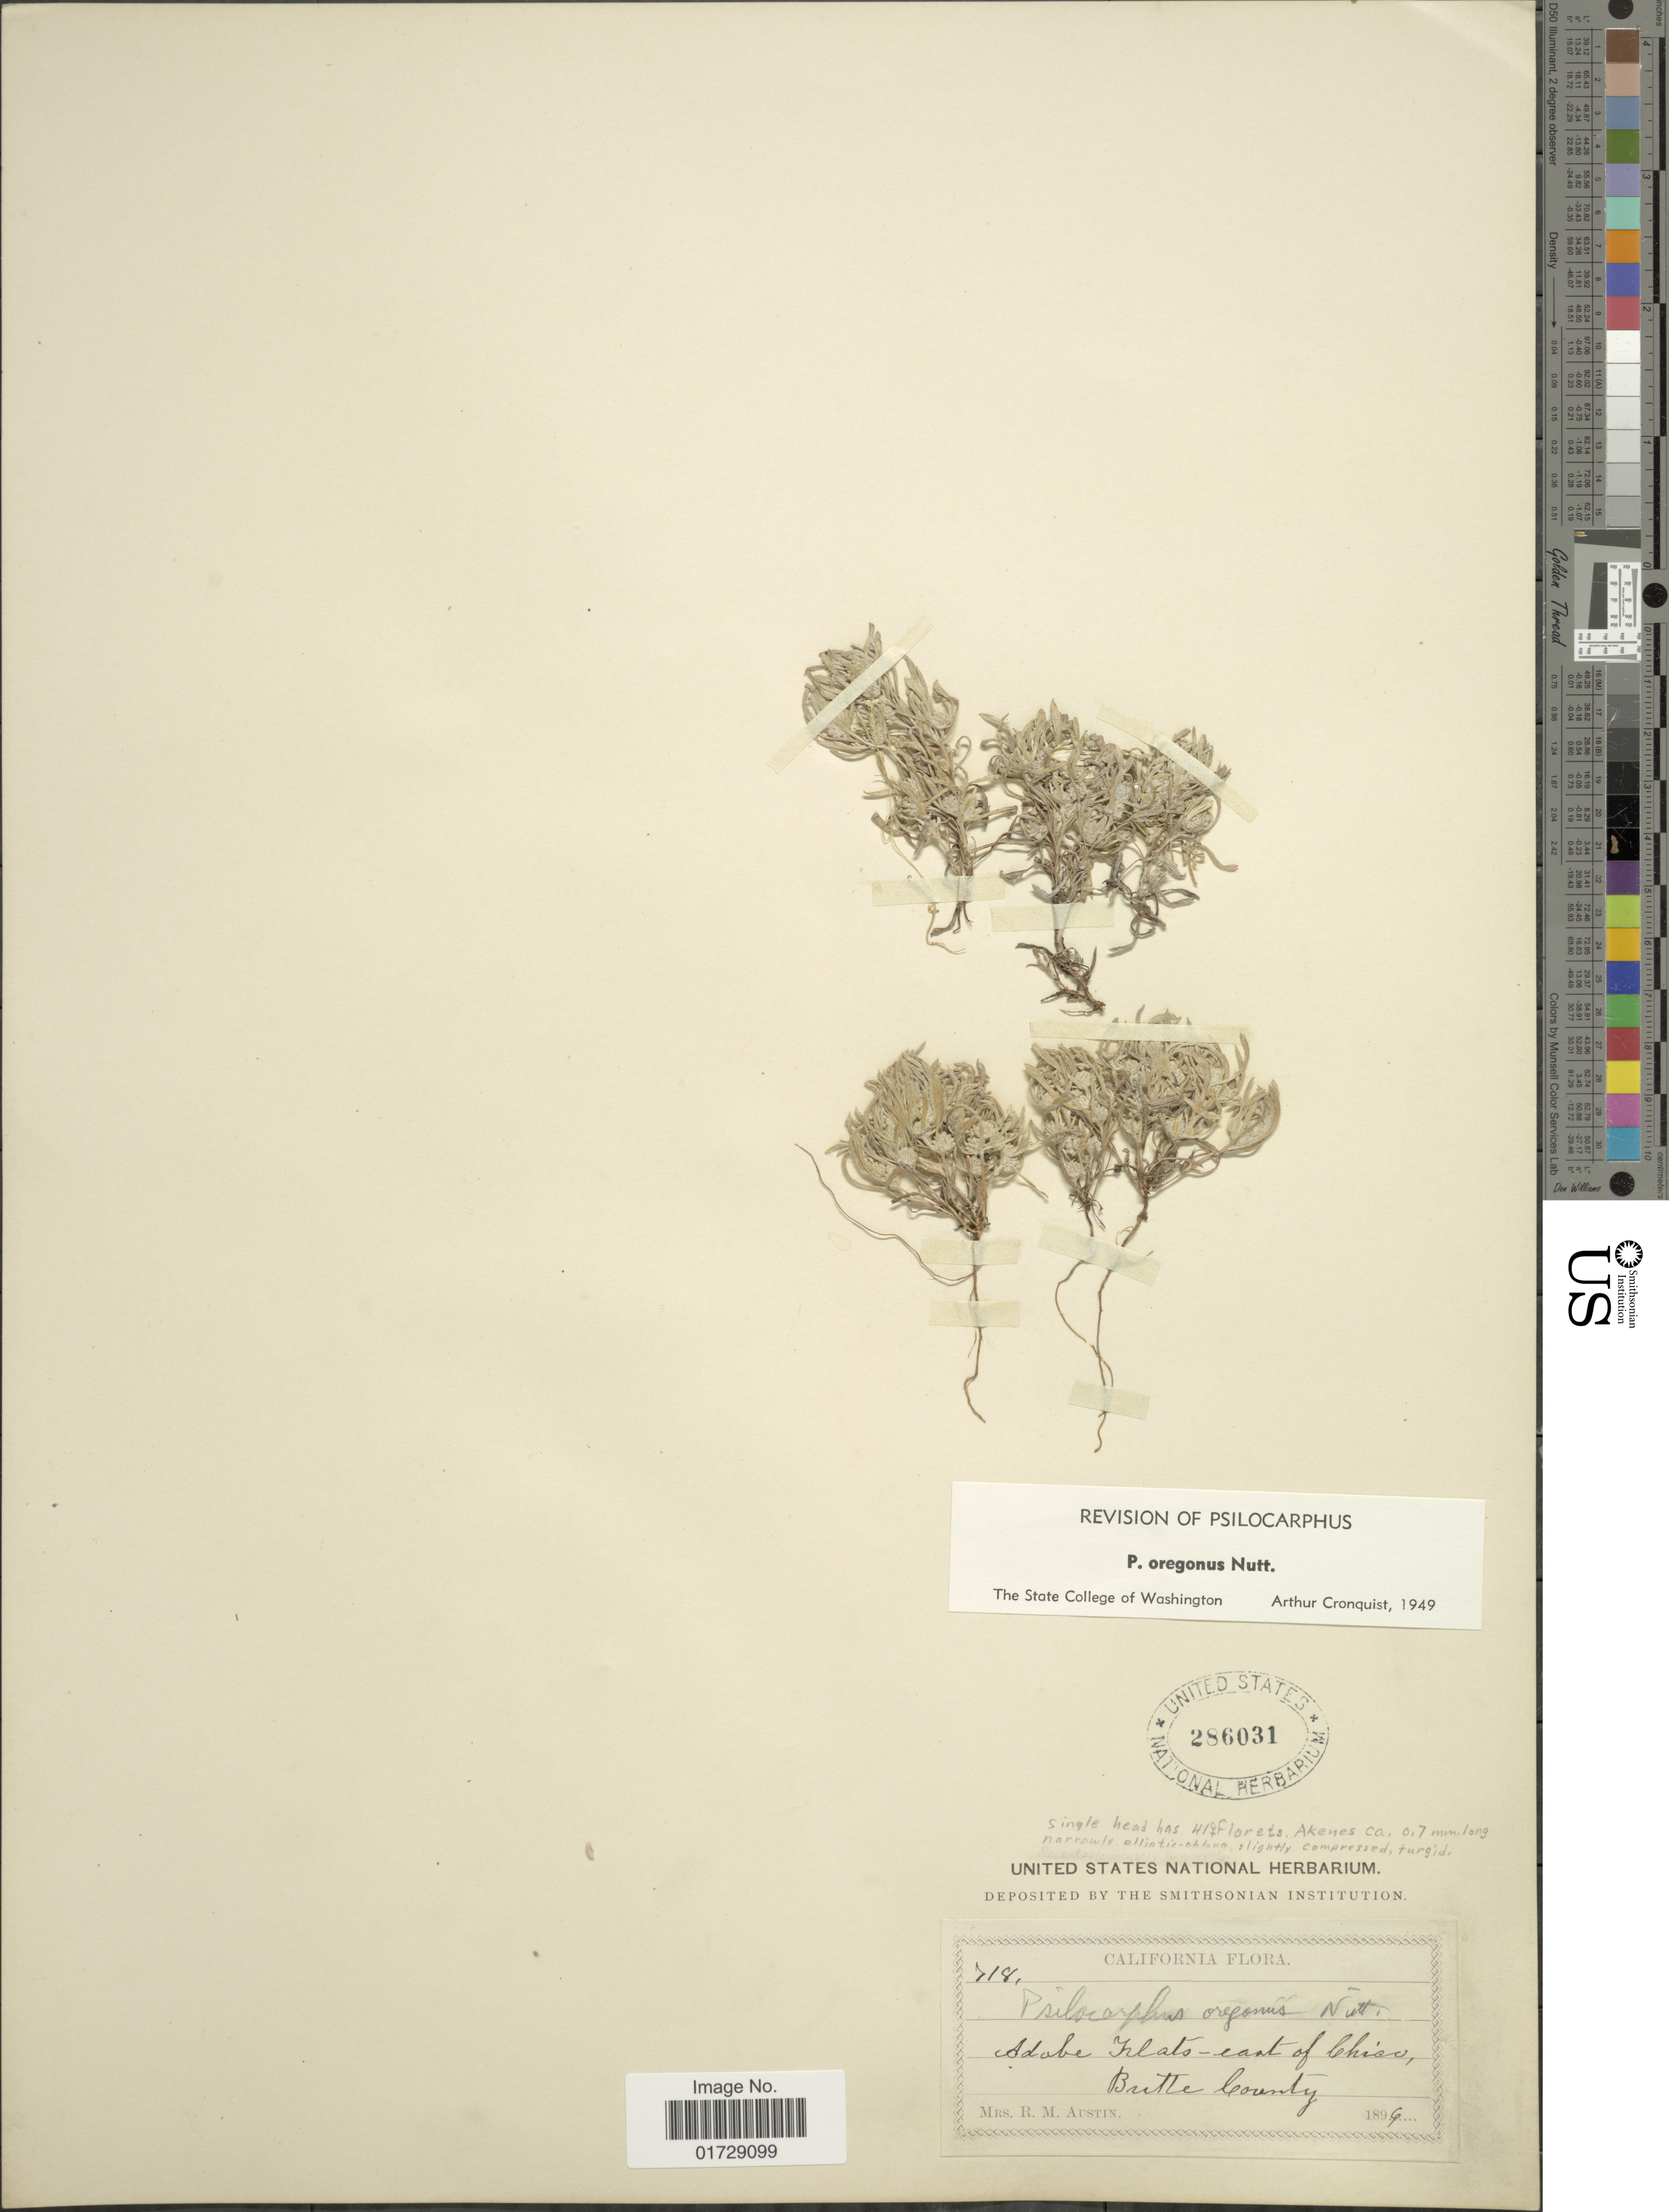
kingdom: Plantae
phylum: Tracheophyta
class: Magnoliopsida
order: Asterales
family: Asteraceae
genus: Psilocarphus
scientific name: Psilocarphus oregonus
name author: Nutt.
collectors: R. Austin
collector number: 718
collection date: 1896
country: United States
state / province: California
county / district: Butte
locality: east of Chico, Butte County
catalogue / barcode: US 286031